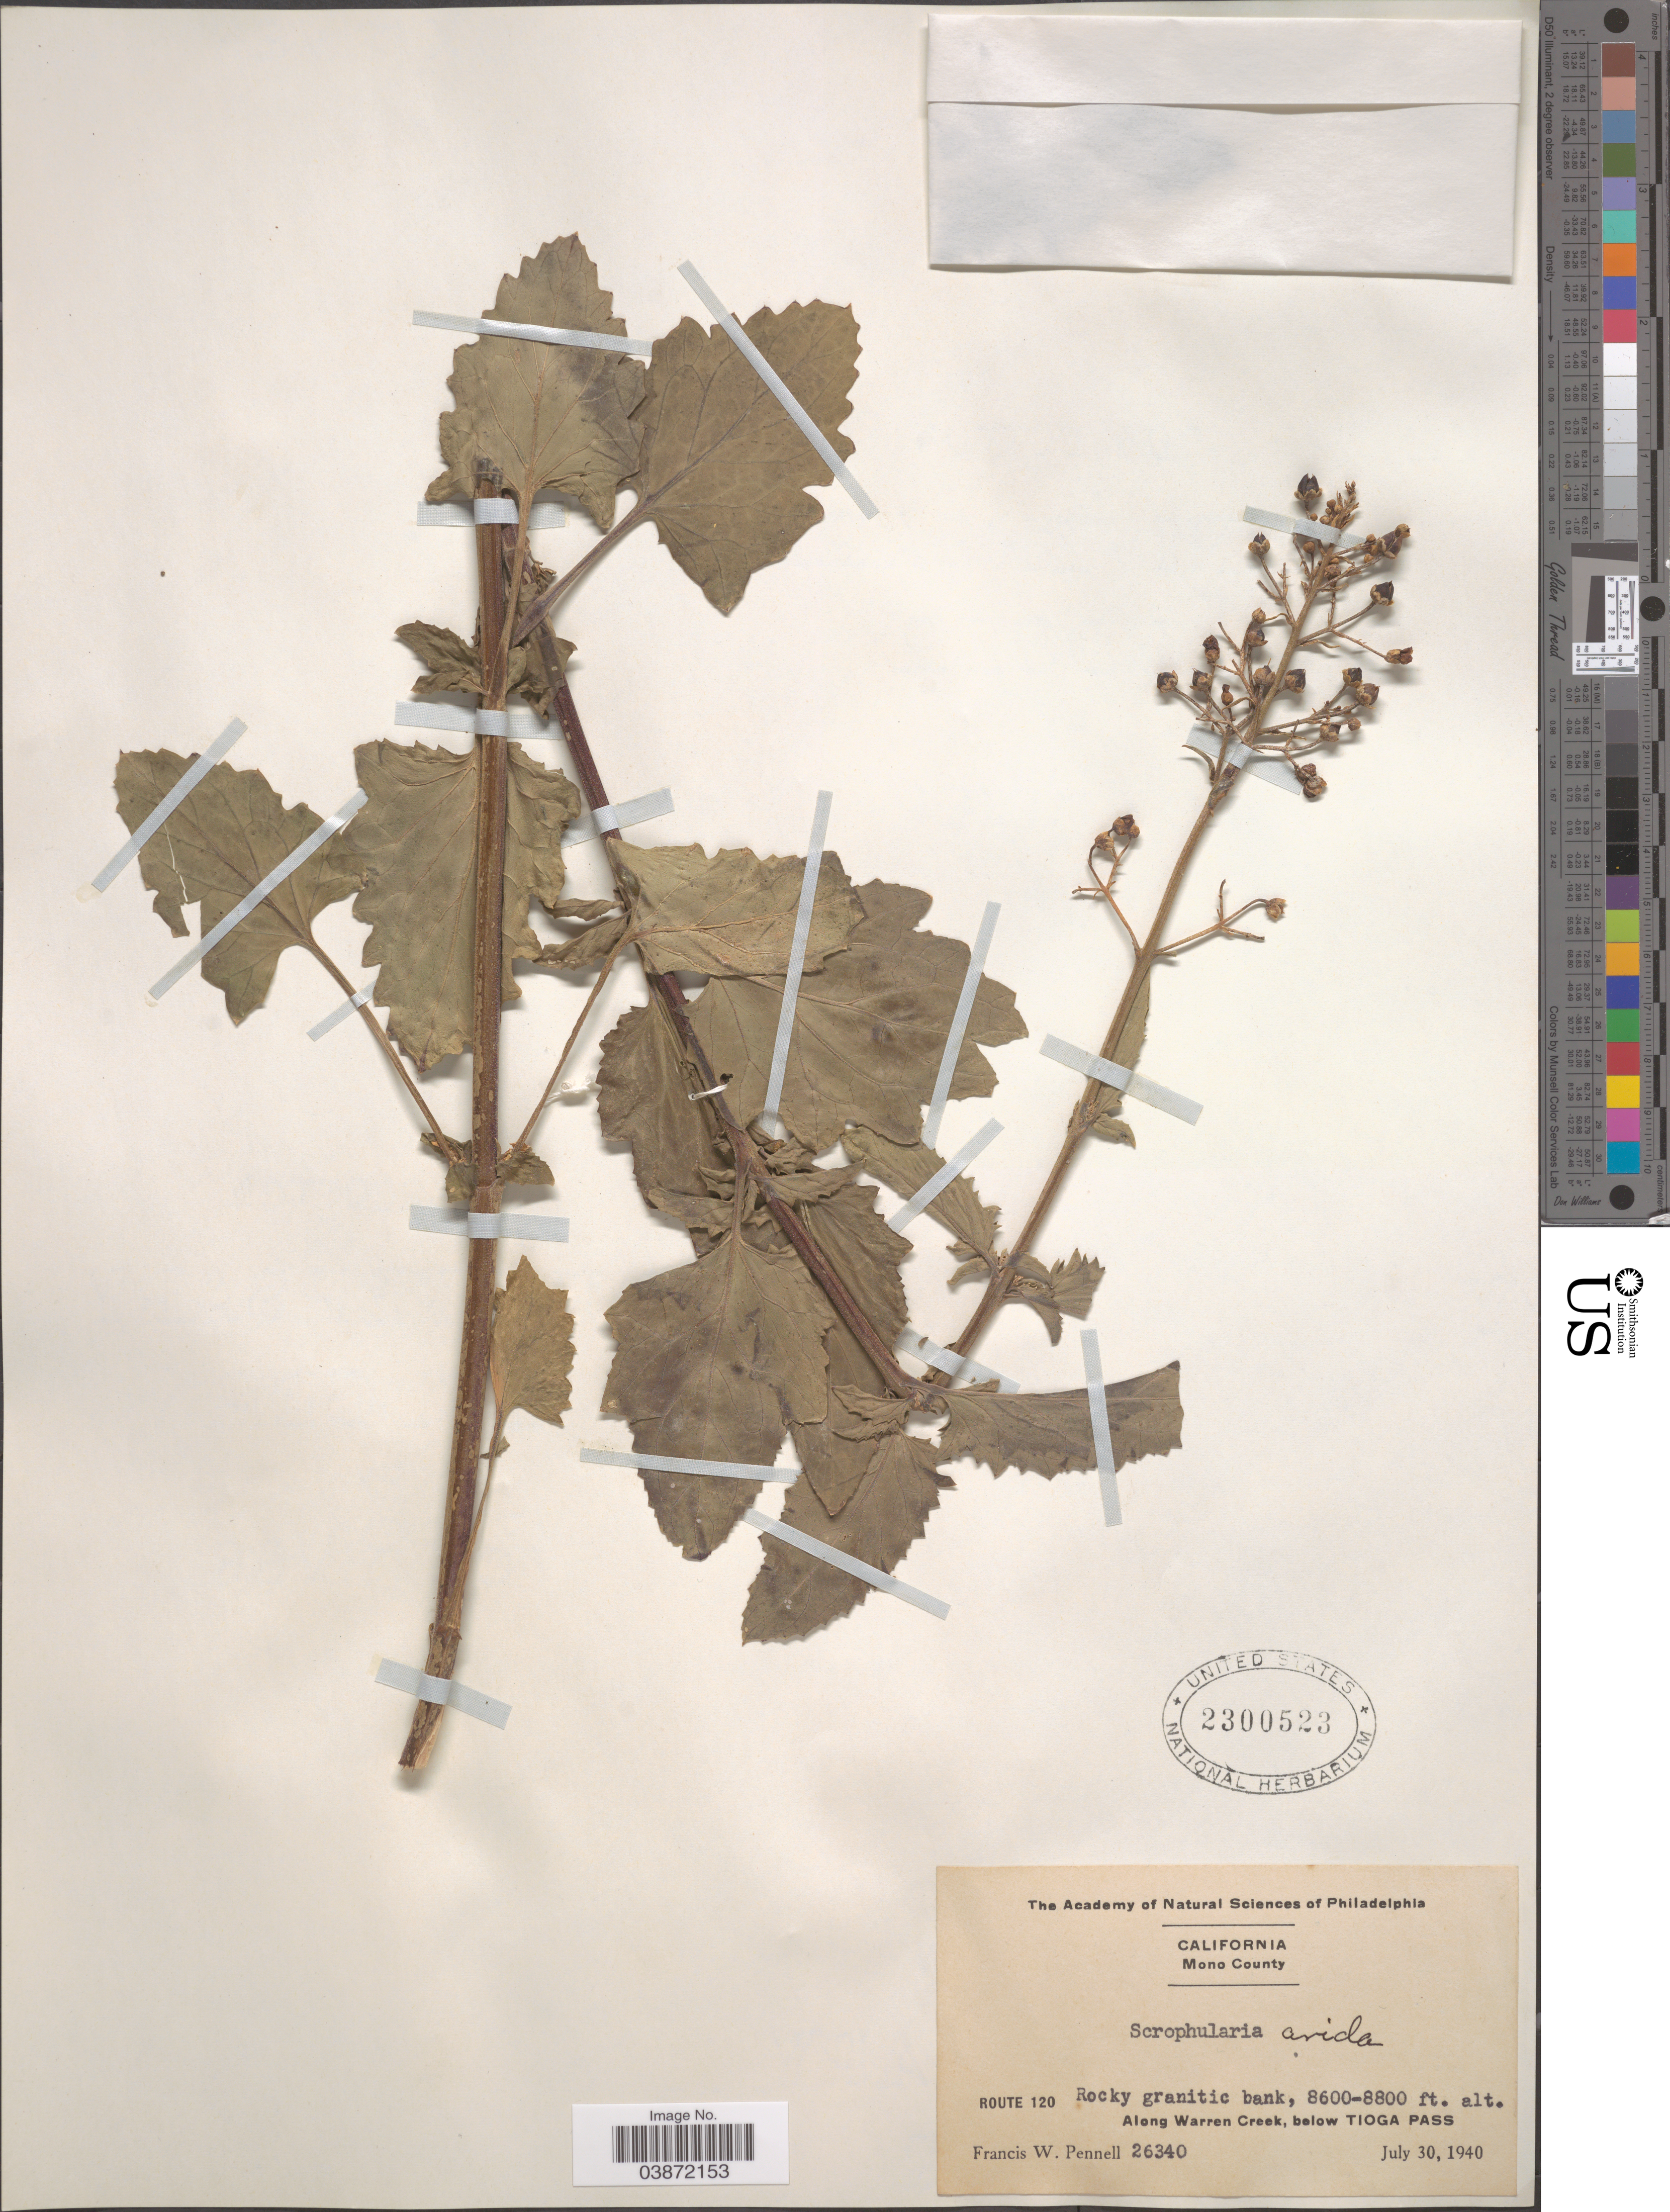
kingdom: Plantae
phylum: Tracheophyta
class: Magnoliopsida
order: Lamiales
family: Scrophulariaceae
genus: Scrophularia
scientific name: Scrophularia sp.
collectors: F. W. Pennell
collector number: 26340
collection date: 1940-07-30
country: United States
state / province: California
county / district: Mono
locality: Mono County. Route 120. Rocky granitic bank, Along Warren Creek, below Tioga Pass.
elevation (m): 2621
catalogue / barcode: US 2300523